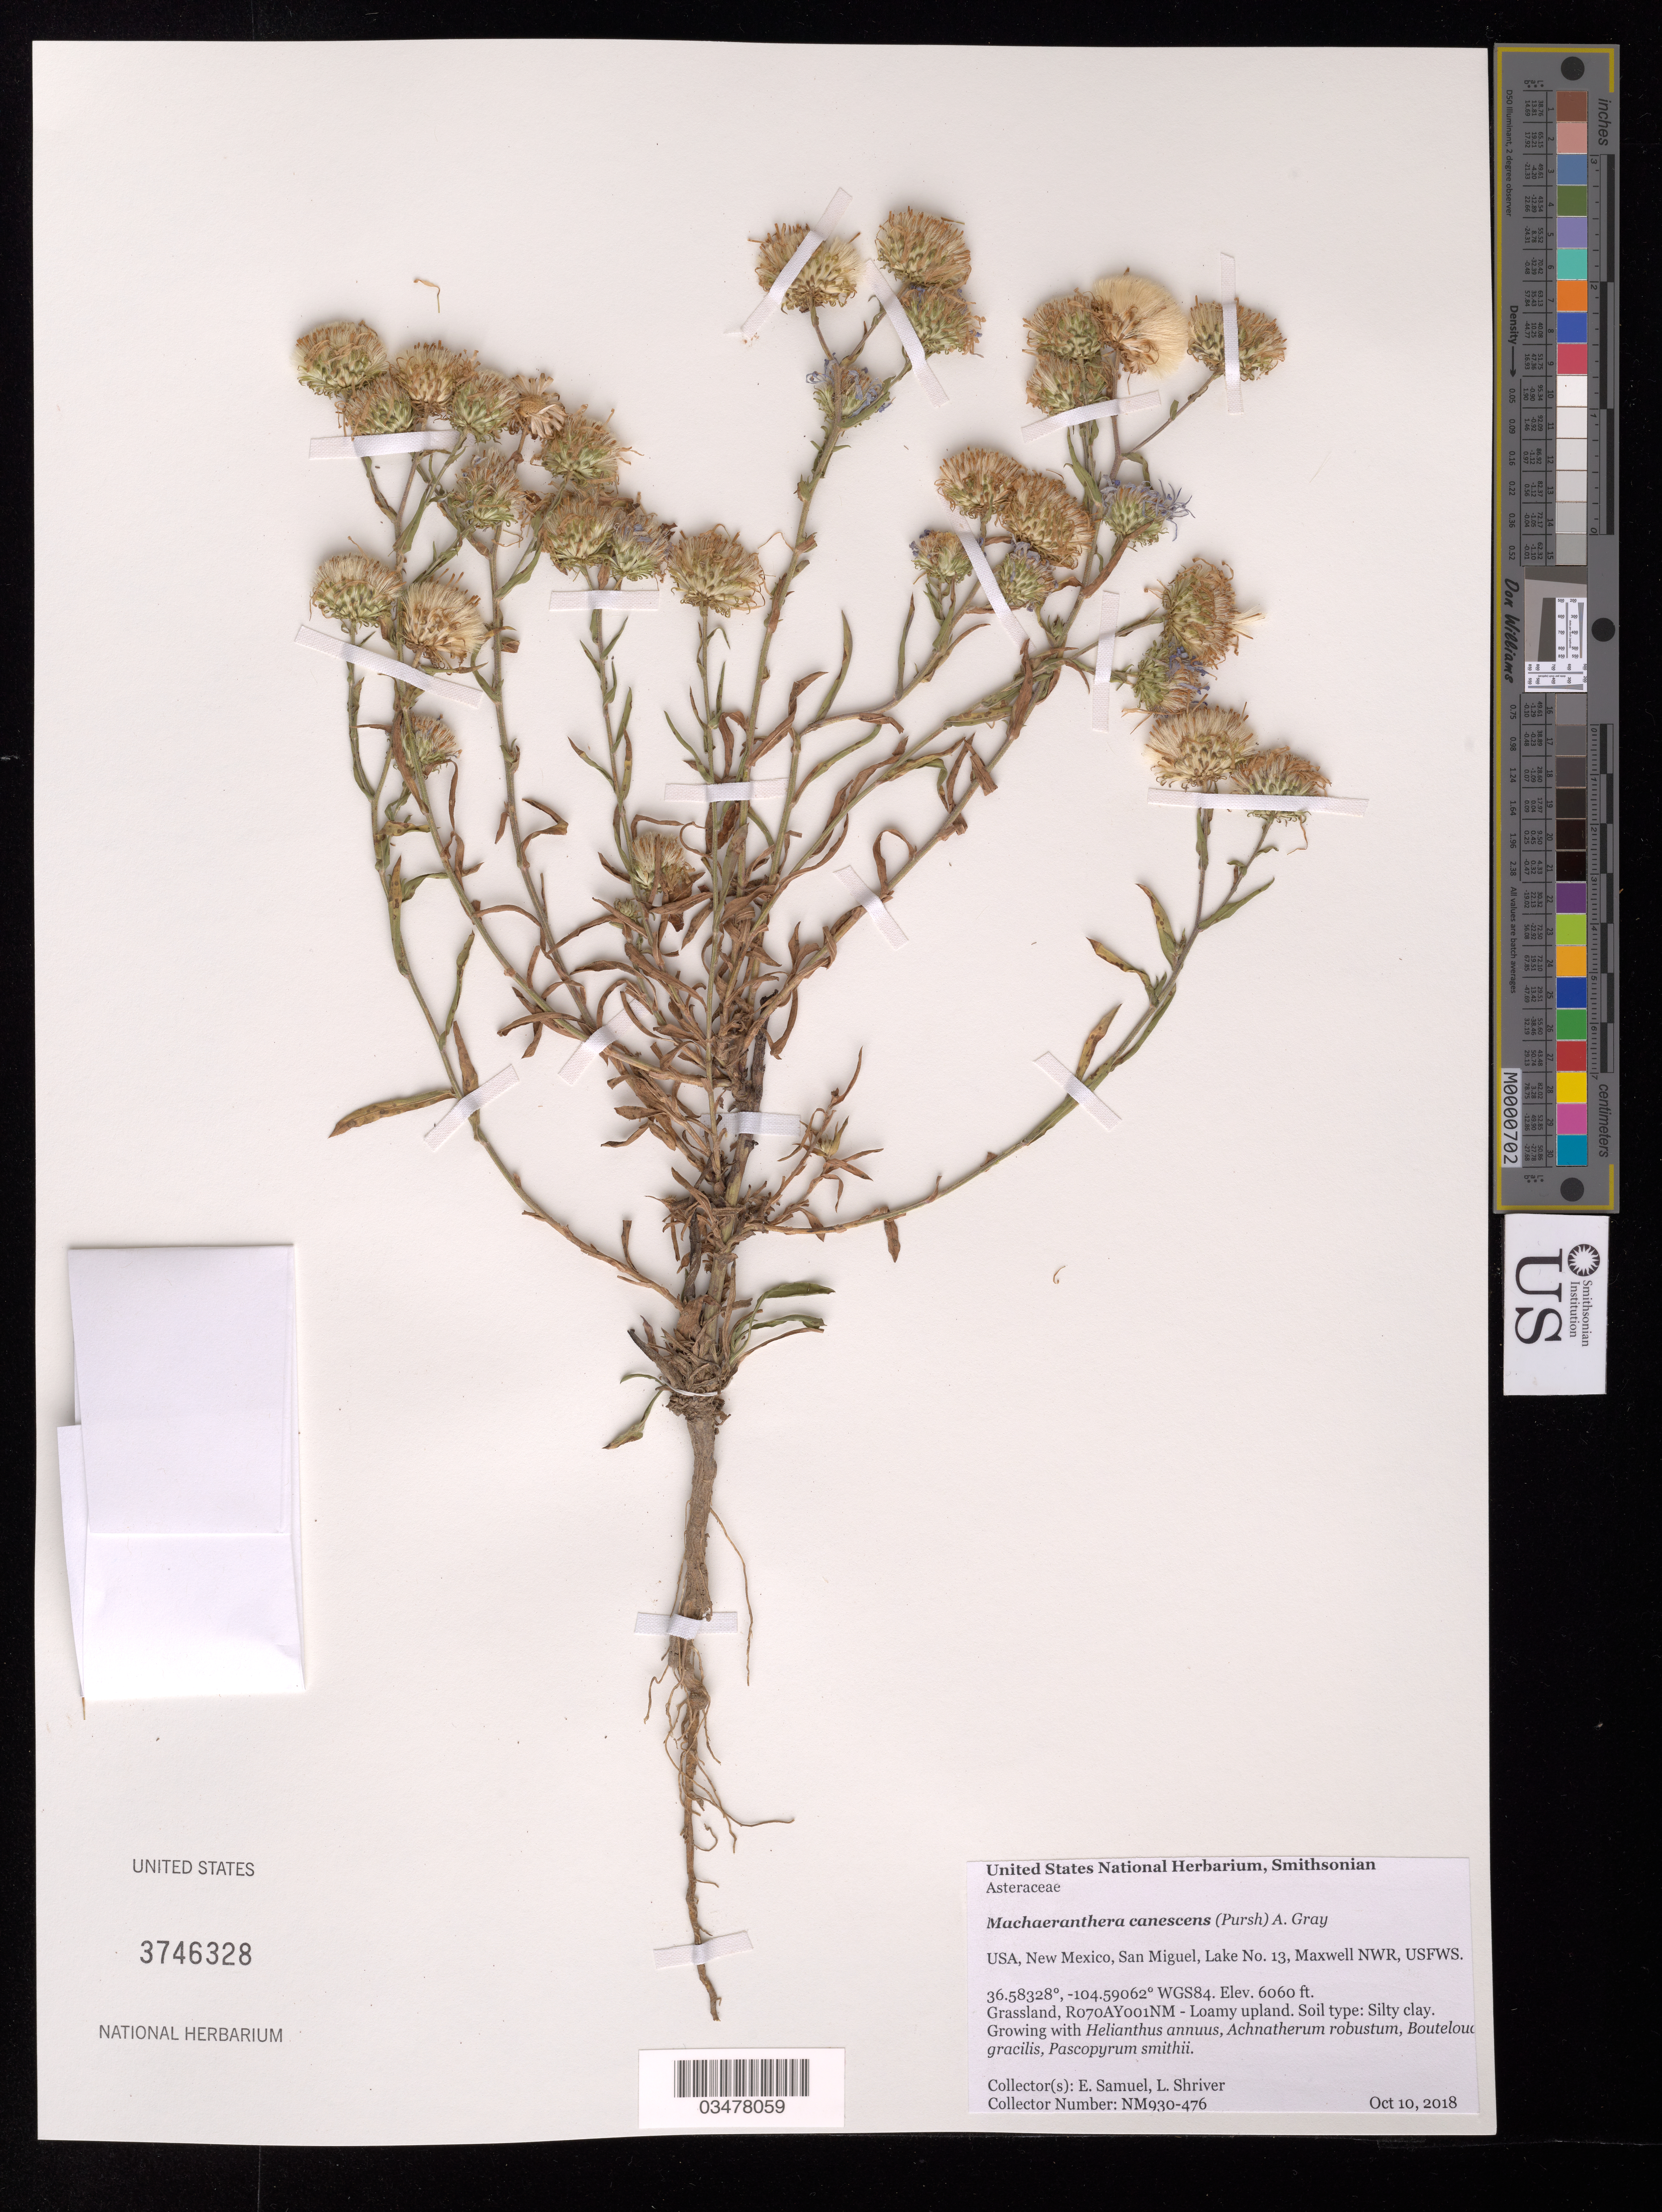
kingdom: Plantae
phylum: Tracheophyta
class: Magnoliopsida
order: Asterales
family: Asteraceae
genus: Machaeranthera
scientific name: Machaeranthera canescens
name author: (Pursh) A. Gray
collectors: E. Samuel & L. Shriver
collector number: NM930-476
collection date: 2018-10-10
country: United States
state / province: New Mexico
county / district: Colfax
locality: Maxwell National Wildlife Refuge, Lake No. 13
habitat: R070AY001NM - Loamy upland. Grassland. Silty clay. With Helianthus annuus, Bouteloua gracilis, Pascopyrum smithii, etc.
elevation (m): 1847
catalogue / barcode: US 3746328